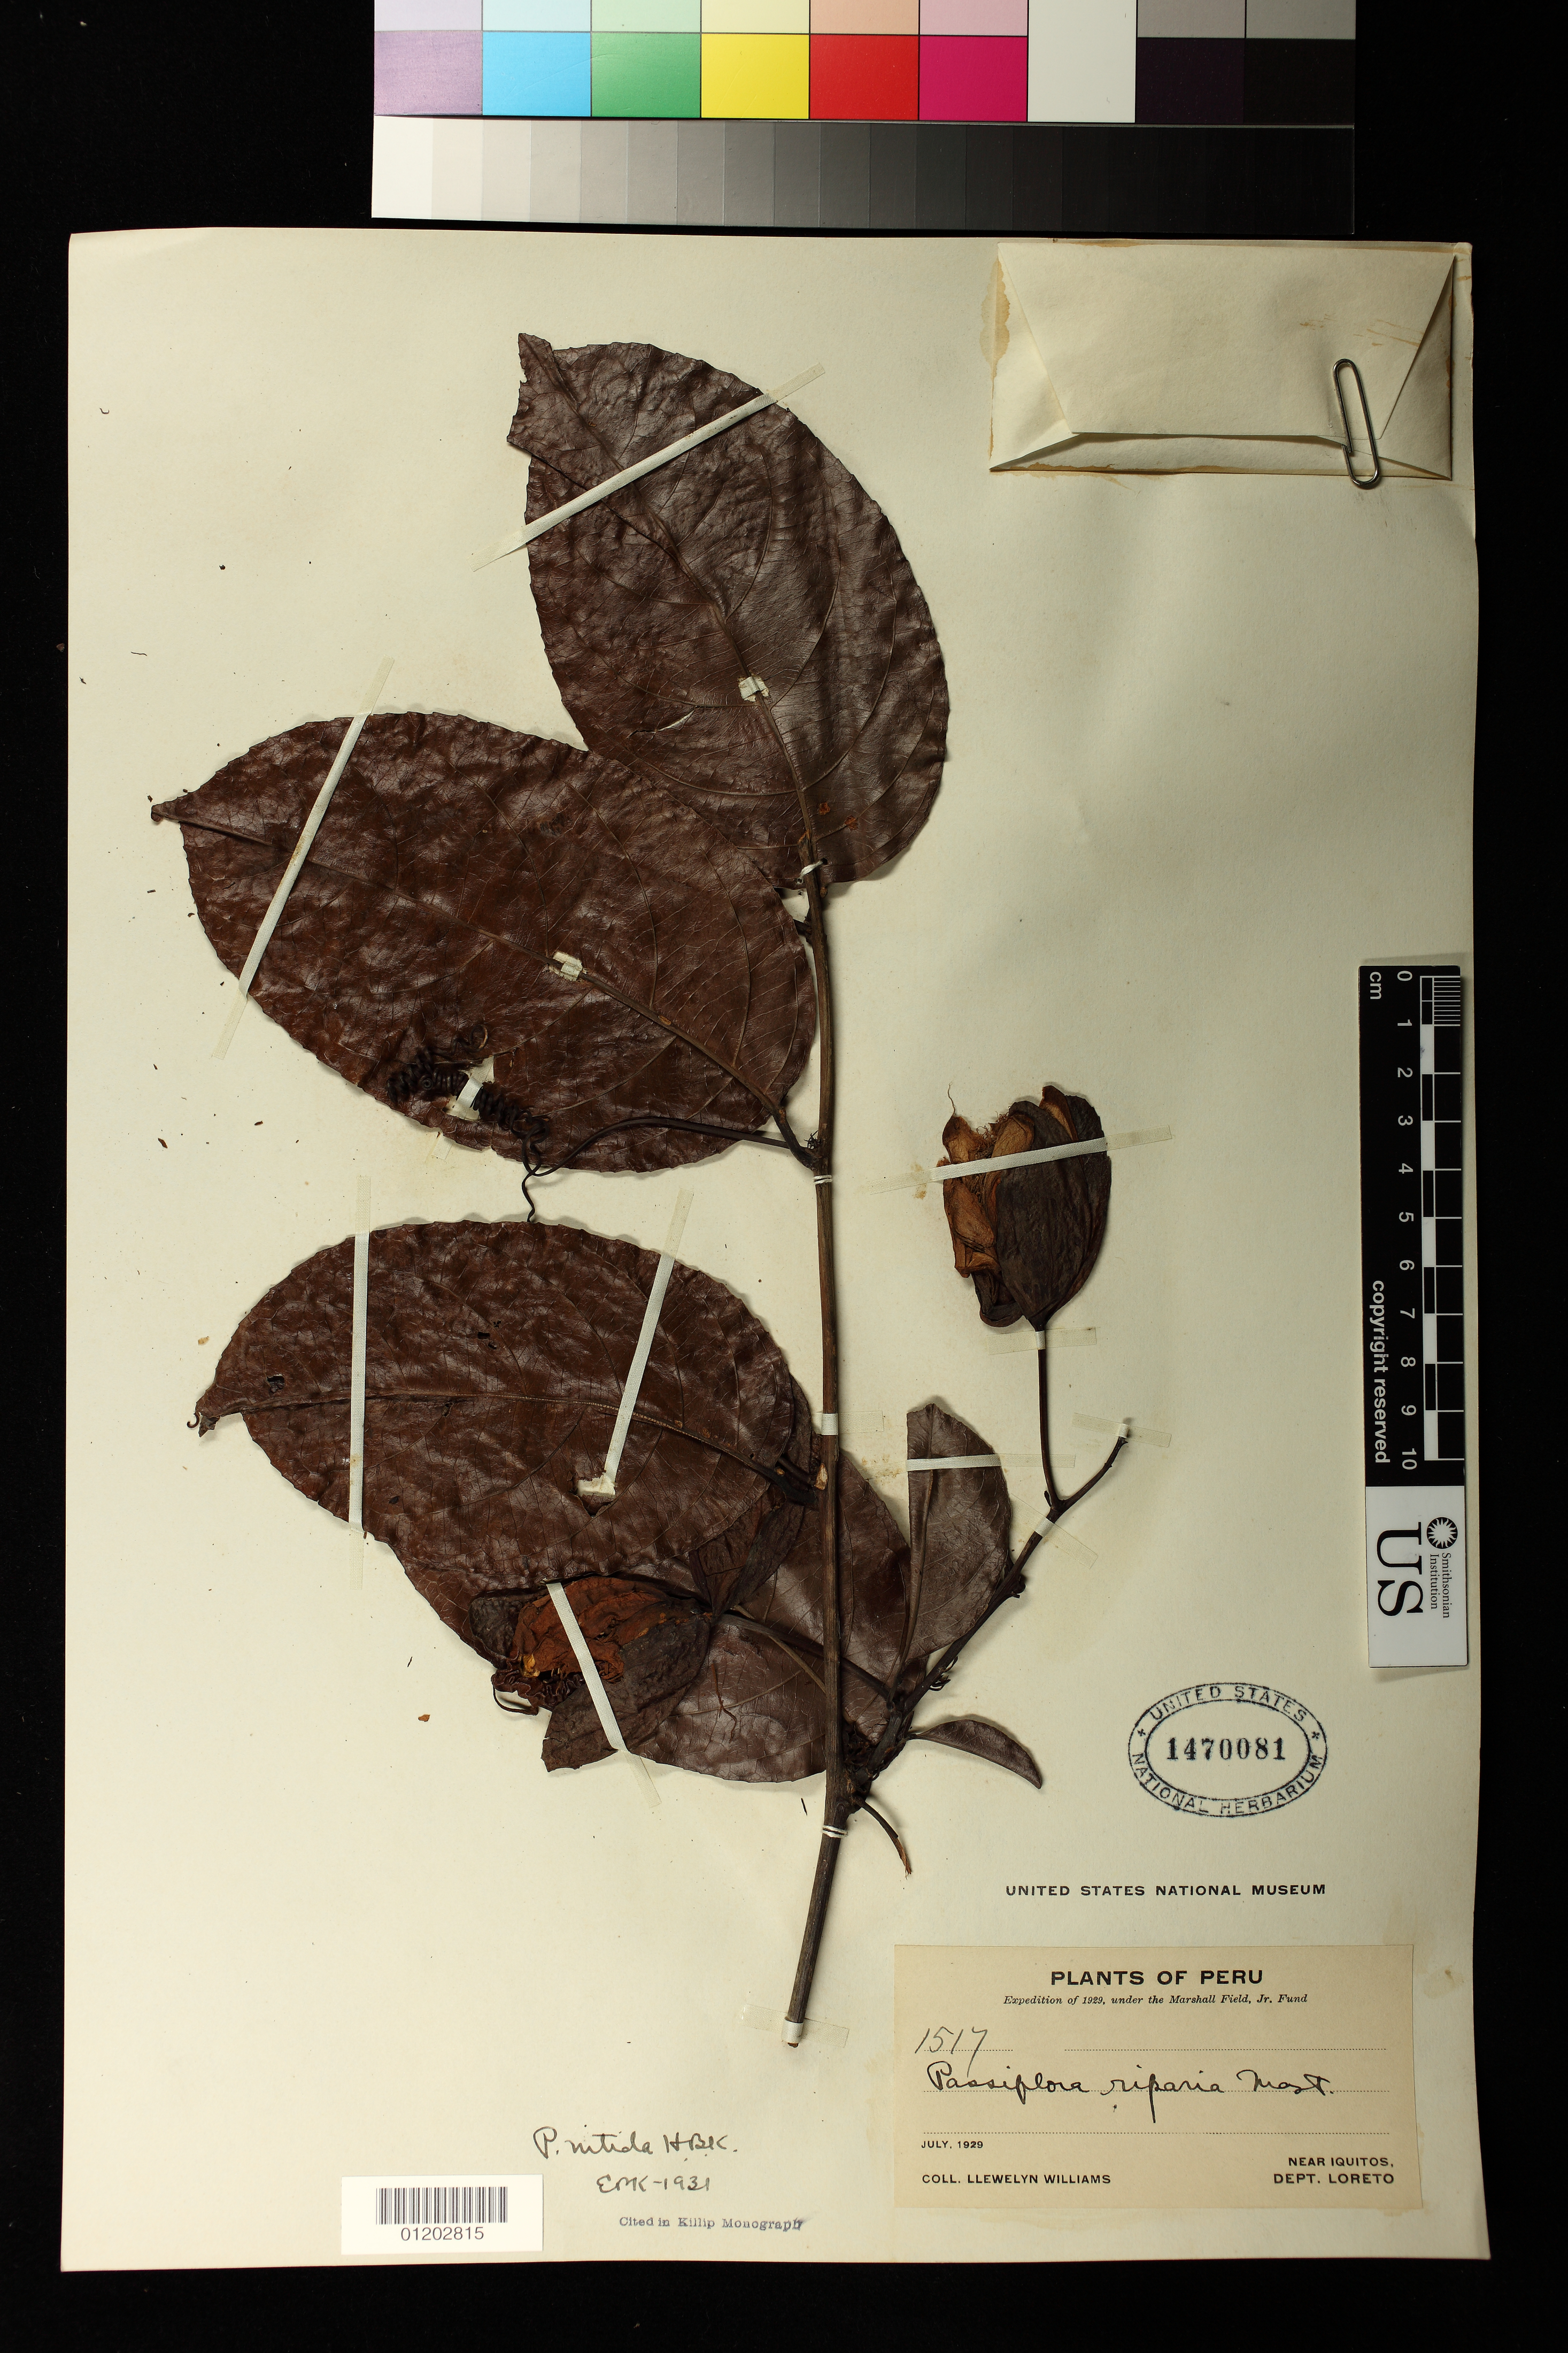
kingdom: Plantae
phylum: Tracheophyta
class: Magnoliopsida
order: Malpighiales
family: Passifloraceae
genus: Passiflora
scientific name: Passiflora nitida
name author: Kunth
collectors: Ll. Williams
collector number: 1517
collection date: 1929-07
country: Peru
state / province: Loreto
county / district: Maynas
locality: Near Iquitos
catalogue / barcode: US 1470081